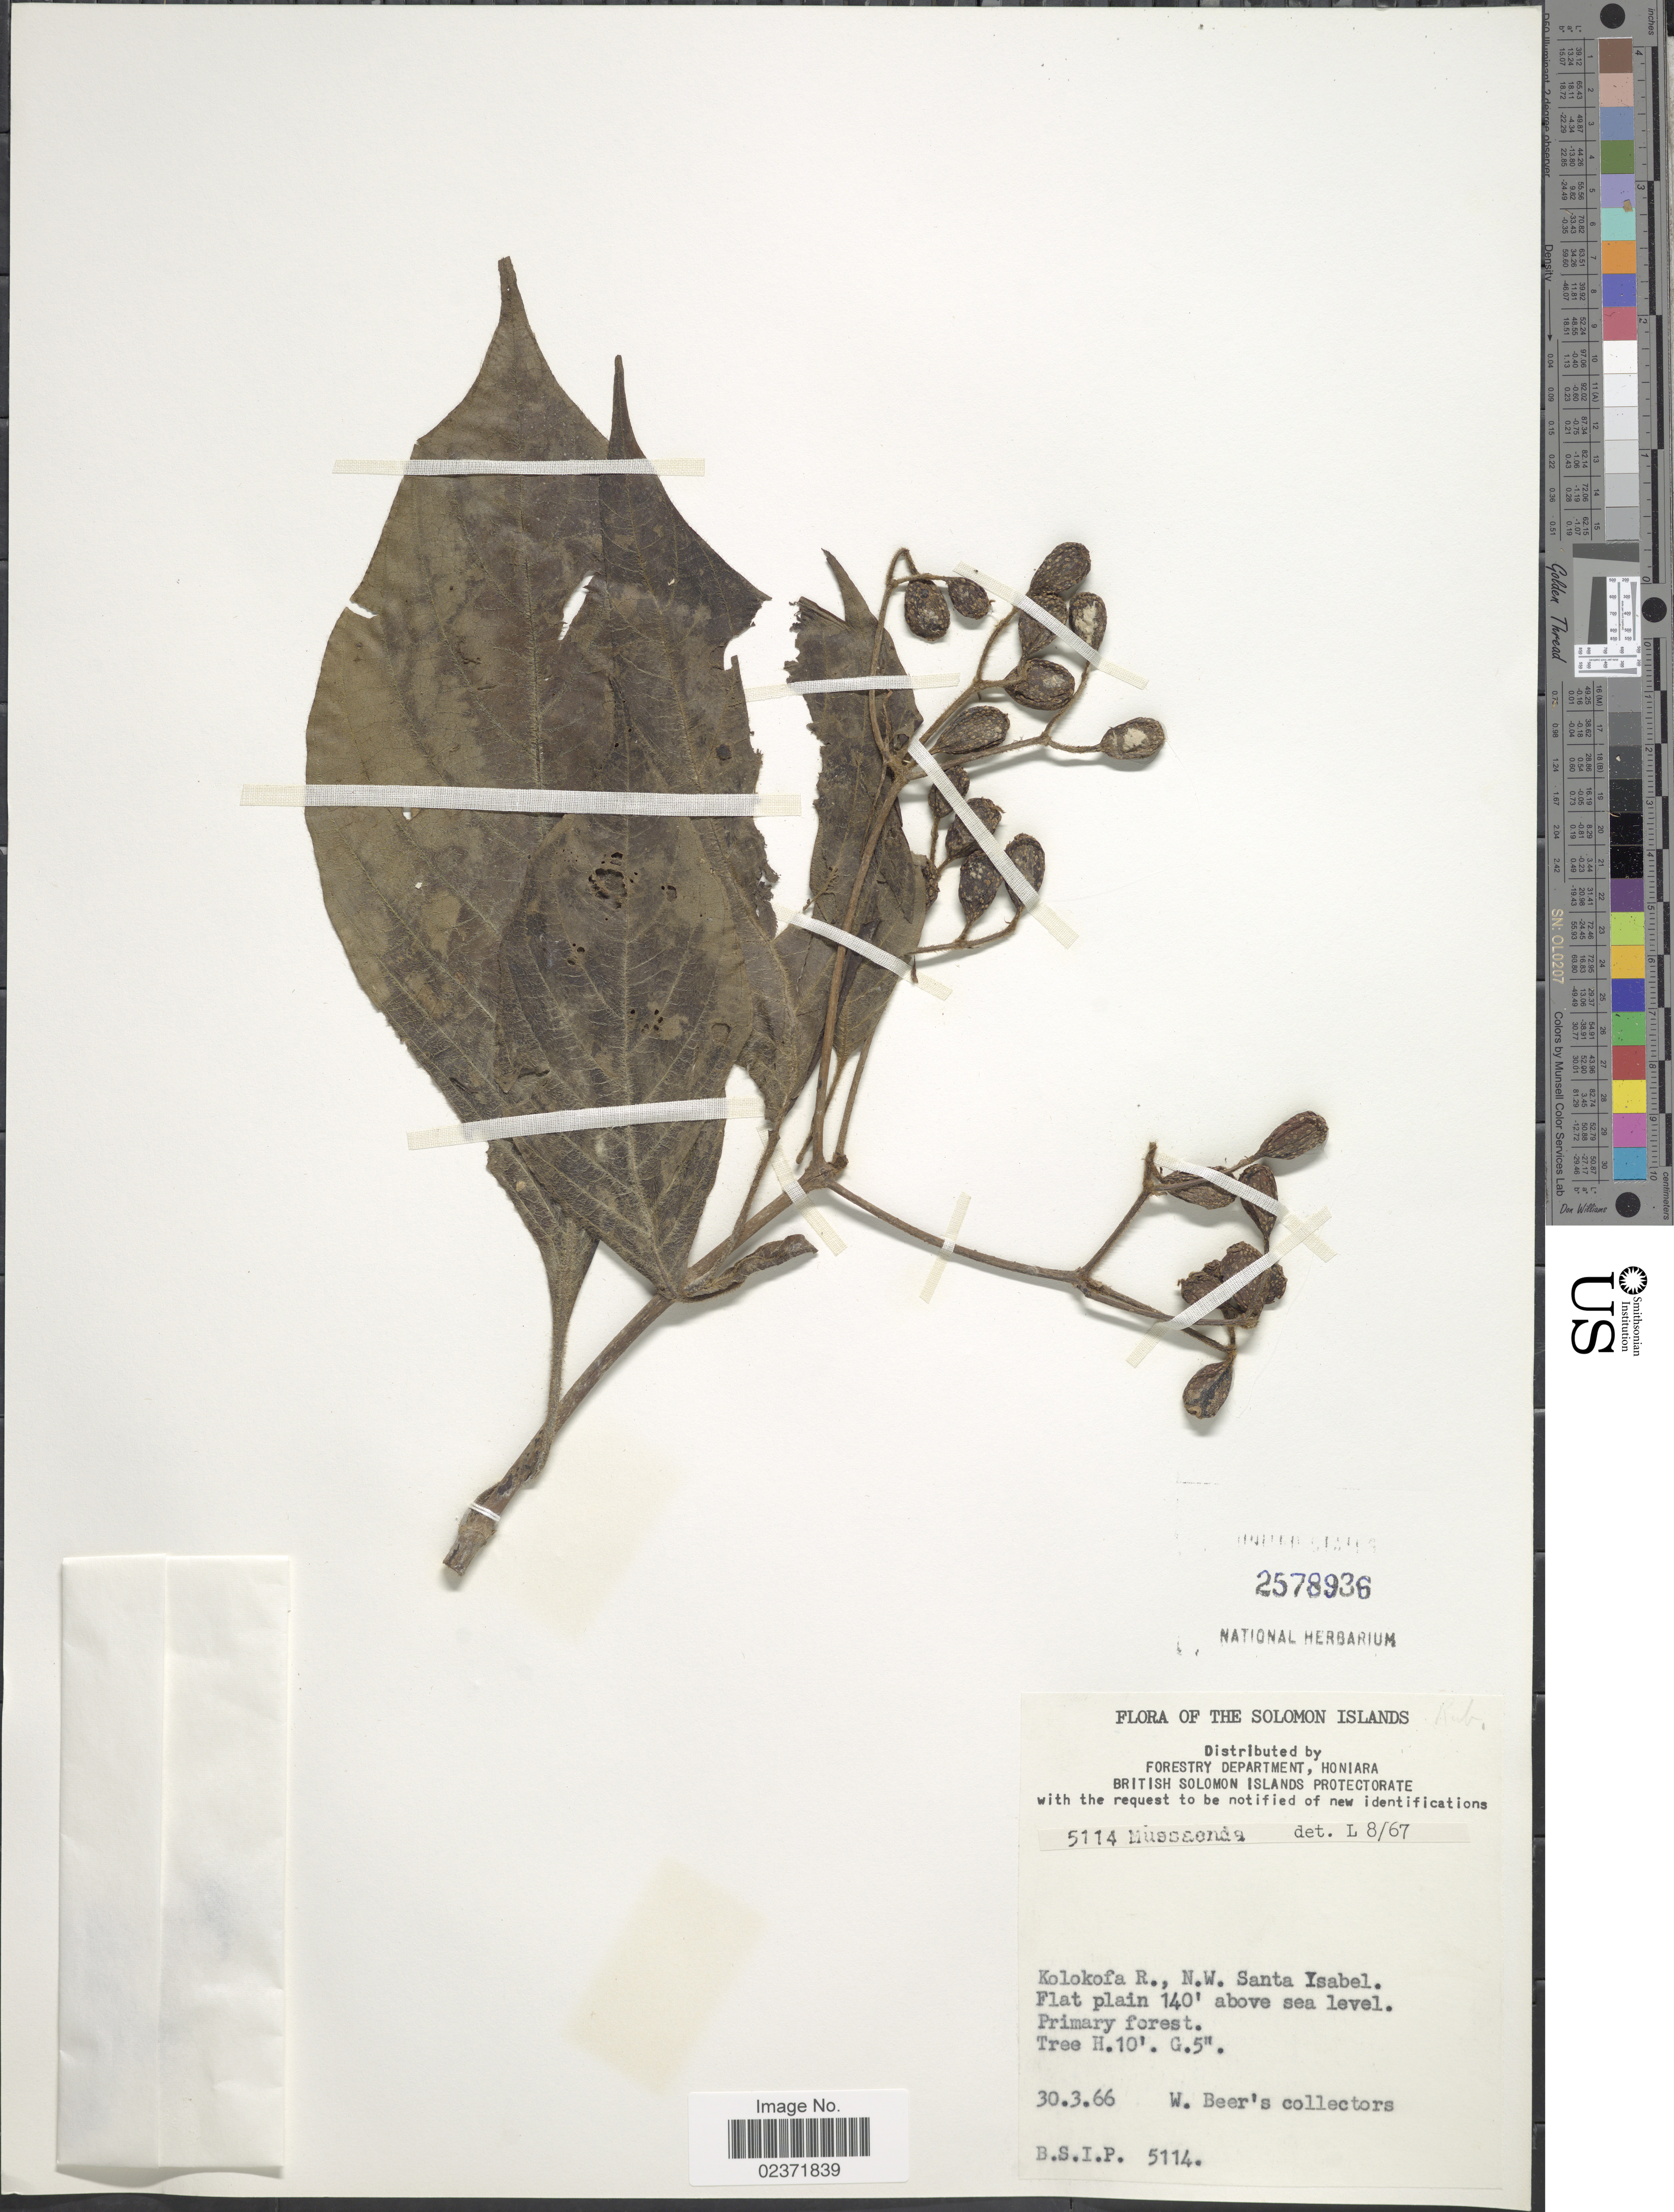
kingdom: Plantae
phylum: Tracheophyta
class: Magnoliopsida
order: Gentianales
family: Rubiaceae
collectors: W. Beer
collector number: BSIP? 5114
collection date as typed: Transcribed d/m/y: 30/3/66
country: Solomon Islands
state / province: Solomon Islands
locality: Kolokofa R., N.W. Santa Ysabel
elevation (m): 43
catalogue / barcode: US 2578936